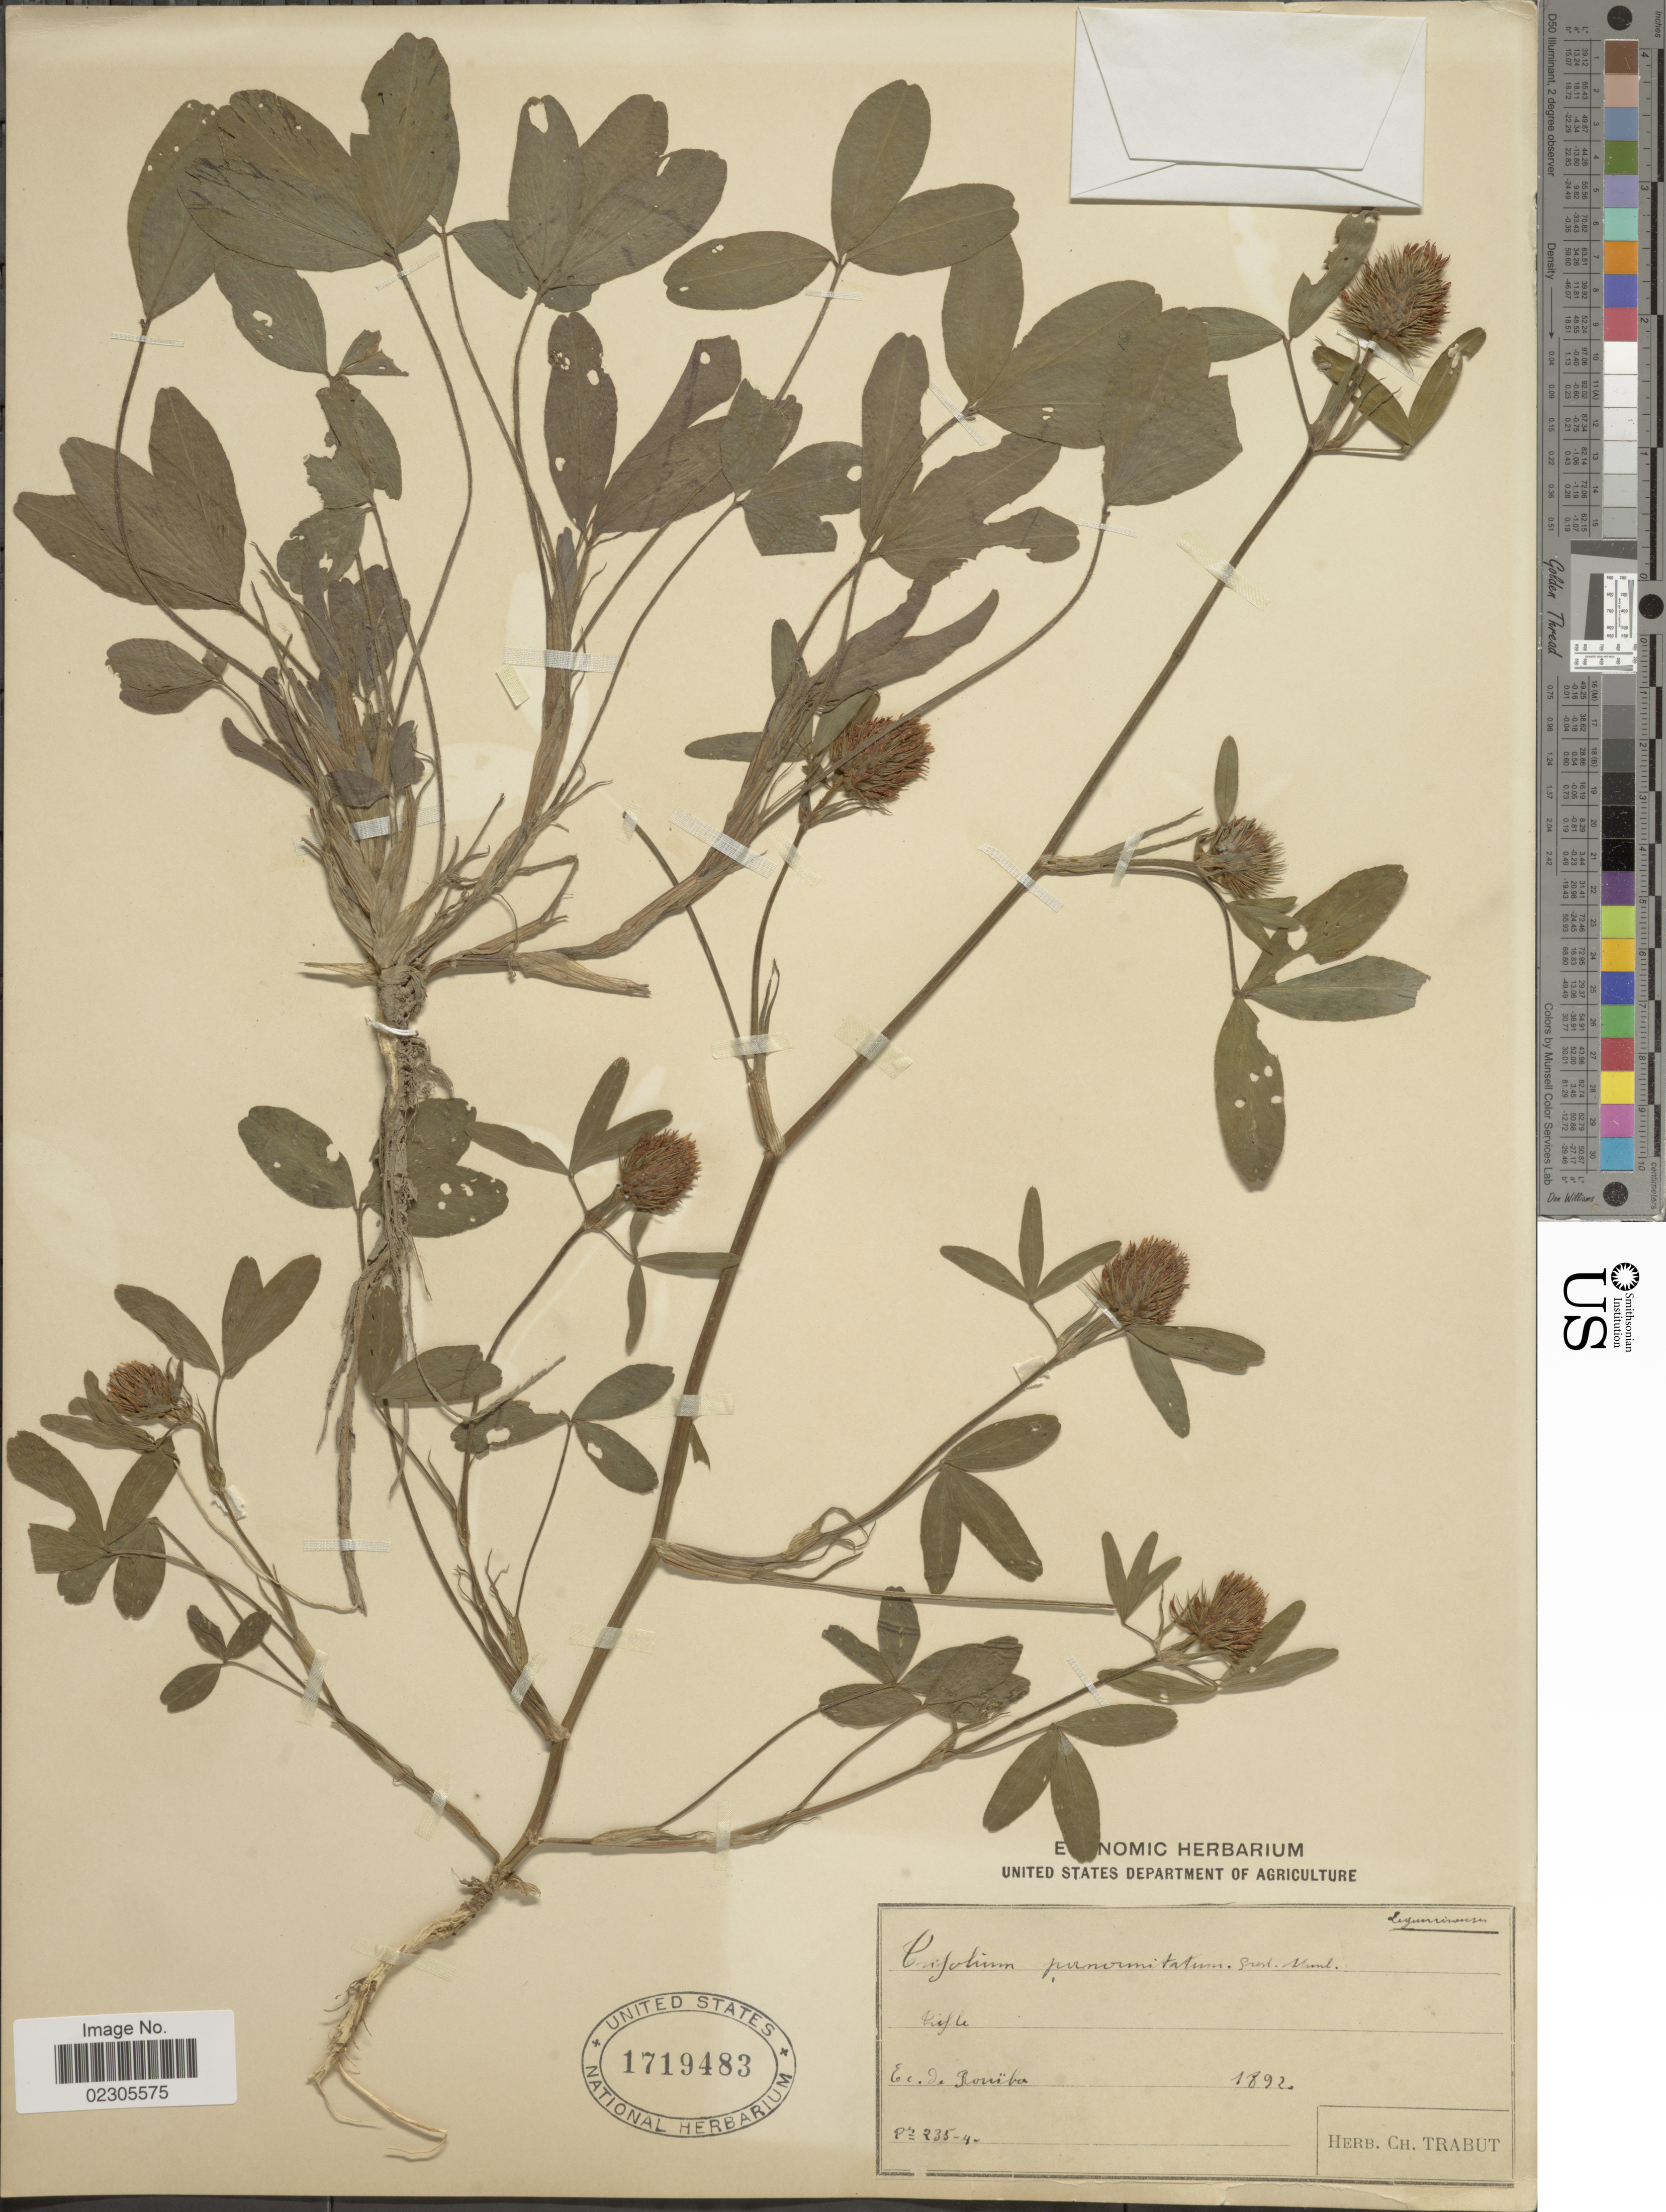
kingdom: Plantae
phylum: Tracheophyta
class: Magnoliopsida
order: Fabales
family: Fabaceae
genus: Trifolium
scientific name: Trifolium panormitanum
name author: C. Presl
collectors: Ex herb. Ch. Trabut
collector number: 2354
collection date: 1892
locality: Ec. de Roniba [interpreted]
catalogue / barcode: US 1719483